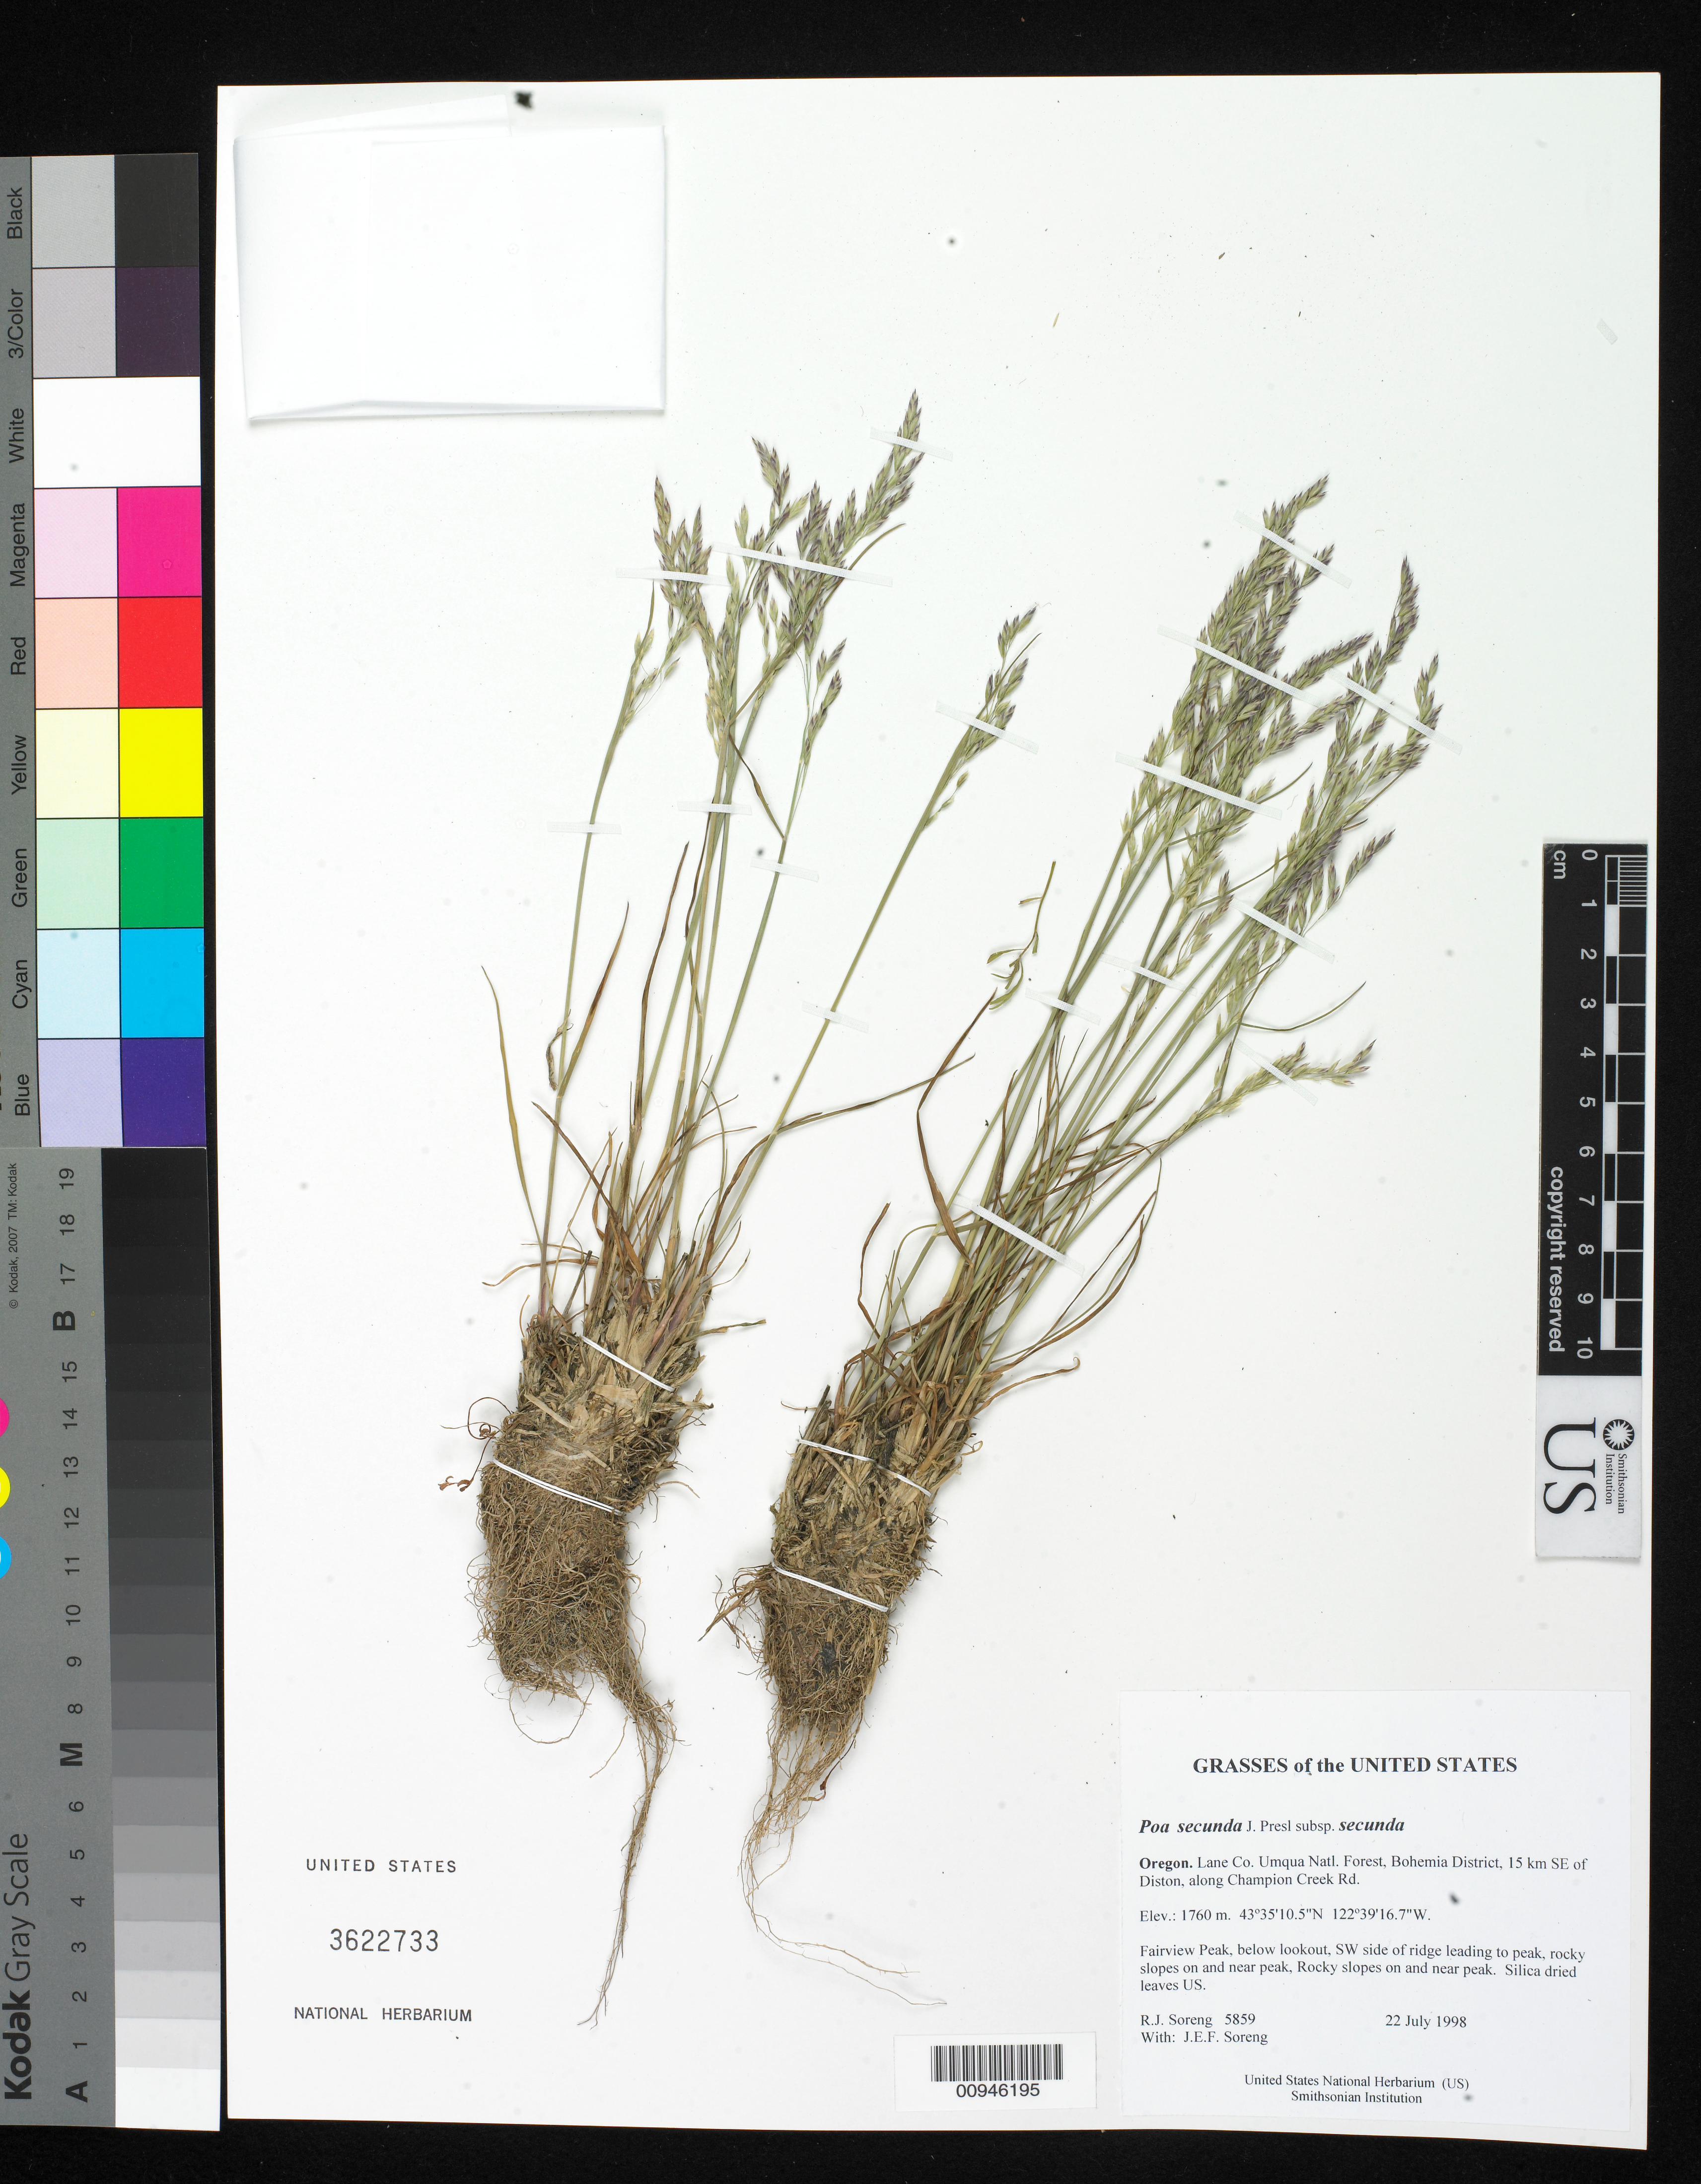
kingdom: Plantae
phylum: Tracheophyta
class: Liliopsida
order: Poales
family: Poaceae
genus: Poa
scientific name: Poa secunda subsp. secunda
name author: J. Presl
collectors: R. J. Soreng & J. E. Soreng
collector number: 5859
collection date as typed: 22 July 1998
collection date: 1998-07-22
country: United States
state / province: Oregon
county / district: Lane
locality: Umqua Natl. Forest, Bohemia District, 15 km SE of Diston, along Champion Creek Rd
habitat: Fairview Peak, below lookout, SW side of ridge leading to peak, rocky slopes on and near peak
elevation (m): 1760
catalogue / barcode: US 3622733